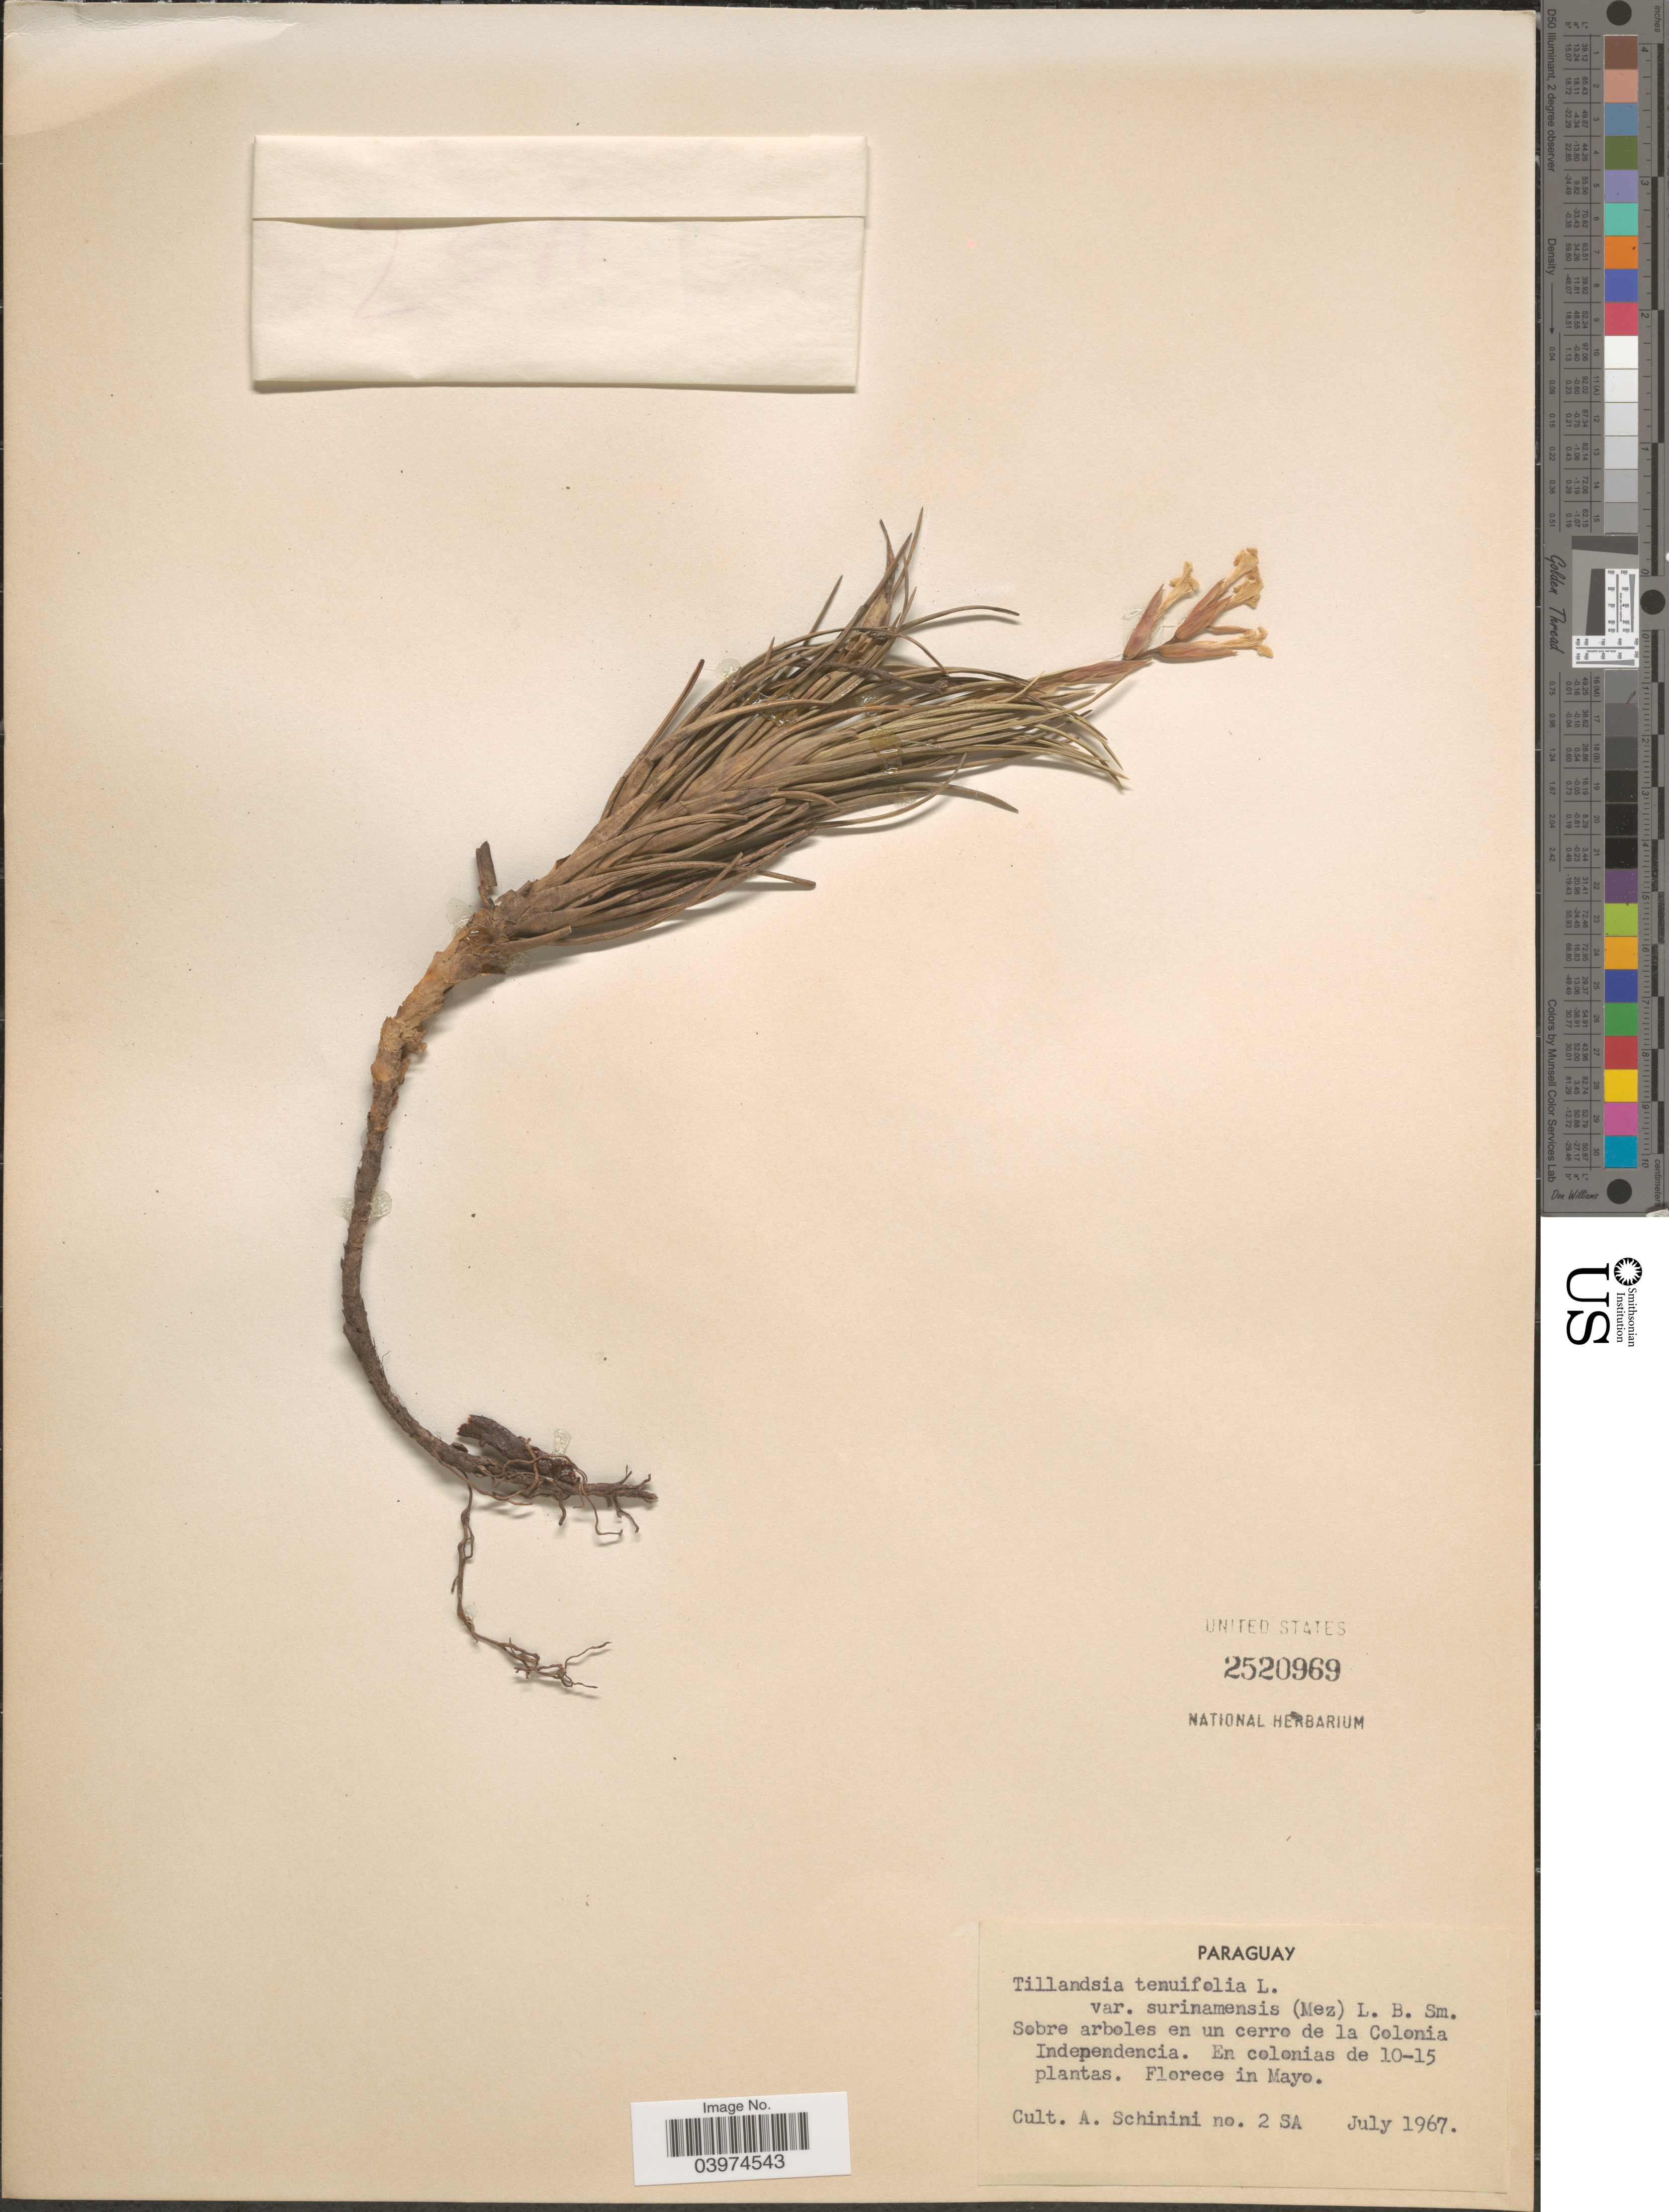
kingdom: Plantae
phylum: Tracheophyta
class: Liliopsida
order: Poales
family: Bromeliaceae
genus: Tillandsia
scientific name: Tillandsia tenuifolia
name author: L.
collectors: A. Schinini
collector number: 2SA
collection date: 1967-07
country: Paraguay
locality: Sobre arboles en un cerro de la Colonia Independencia. En colonias de 10-15 plantas.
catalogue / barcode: US 2520969